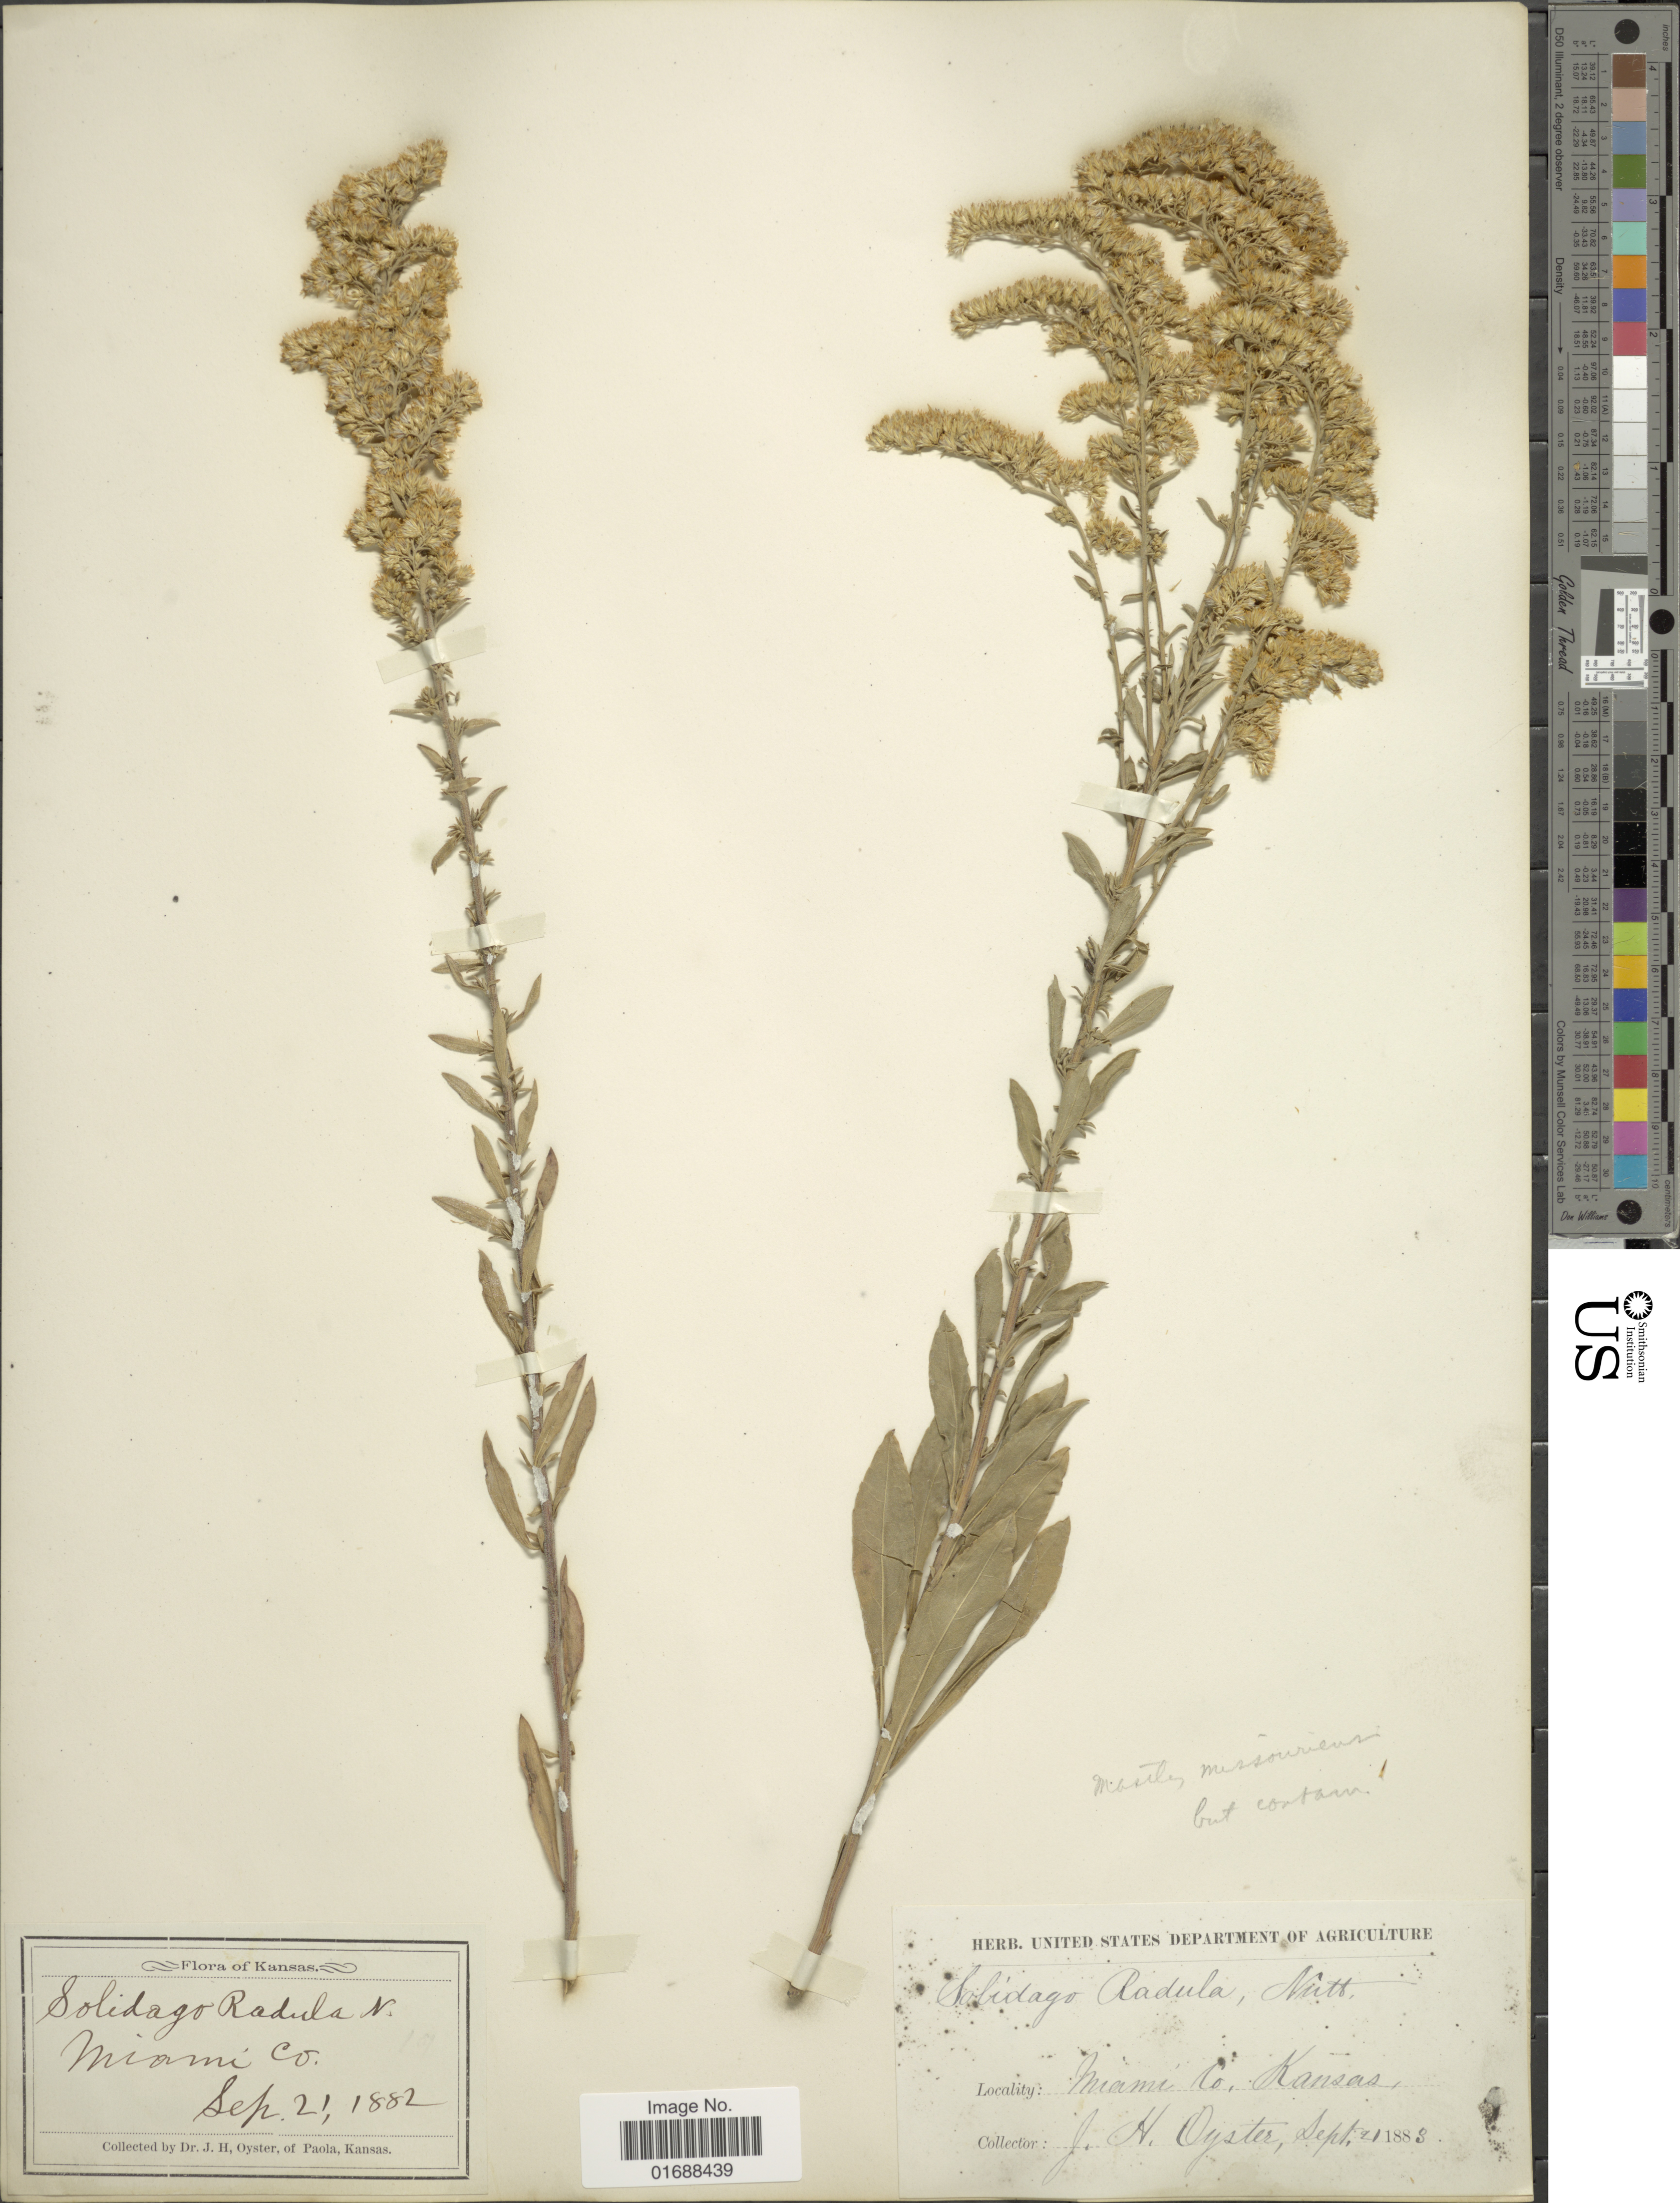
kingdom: Plantae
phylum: Tracheophyta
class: Magnoliopsida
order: Asterales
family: Asteraceae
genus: Solidago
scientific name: Solidago mollis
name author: Bartl.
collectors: J. H. Oyster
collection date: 1882-09-21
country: United States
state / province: Kansas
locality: Miami Co, Kansas.